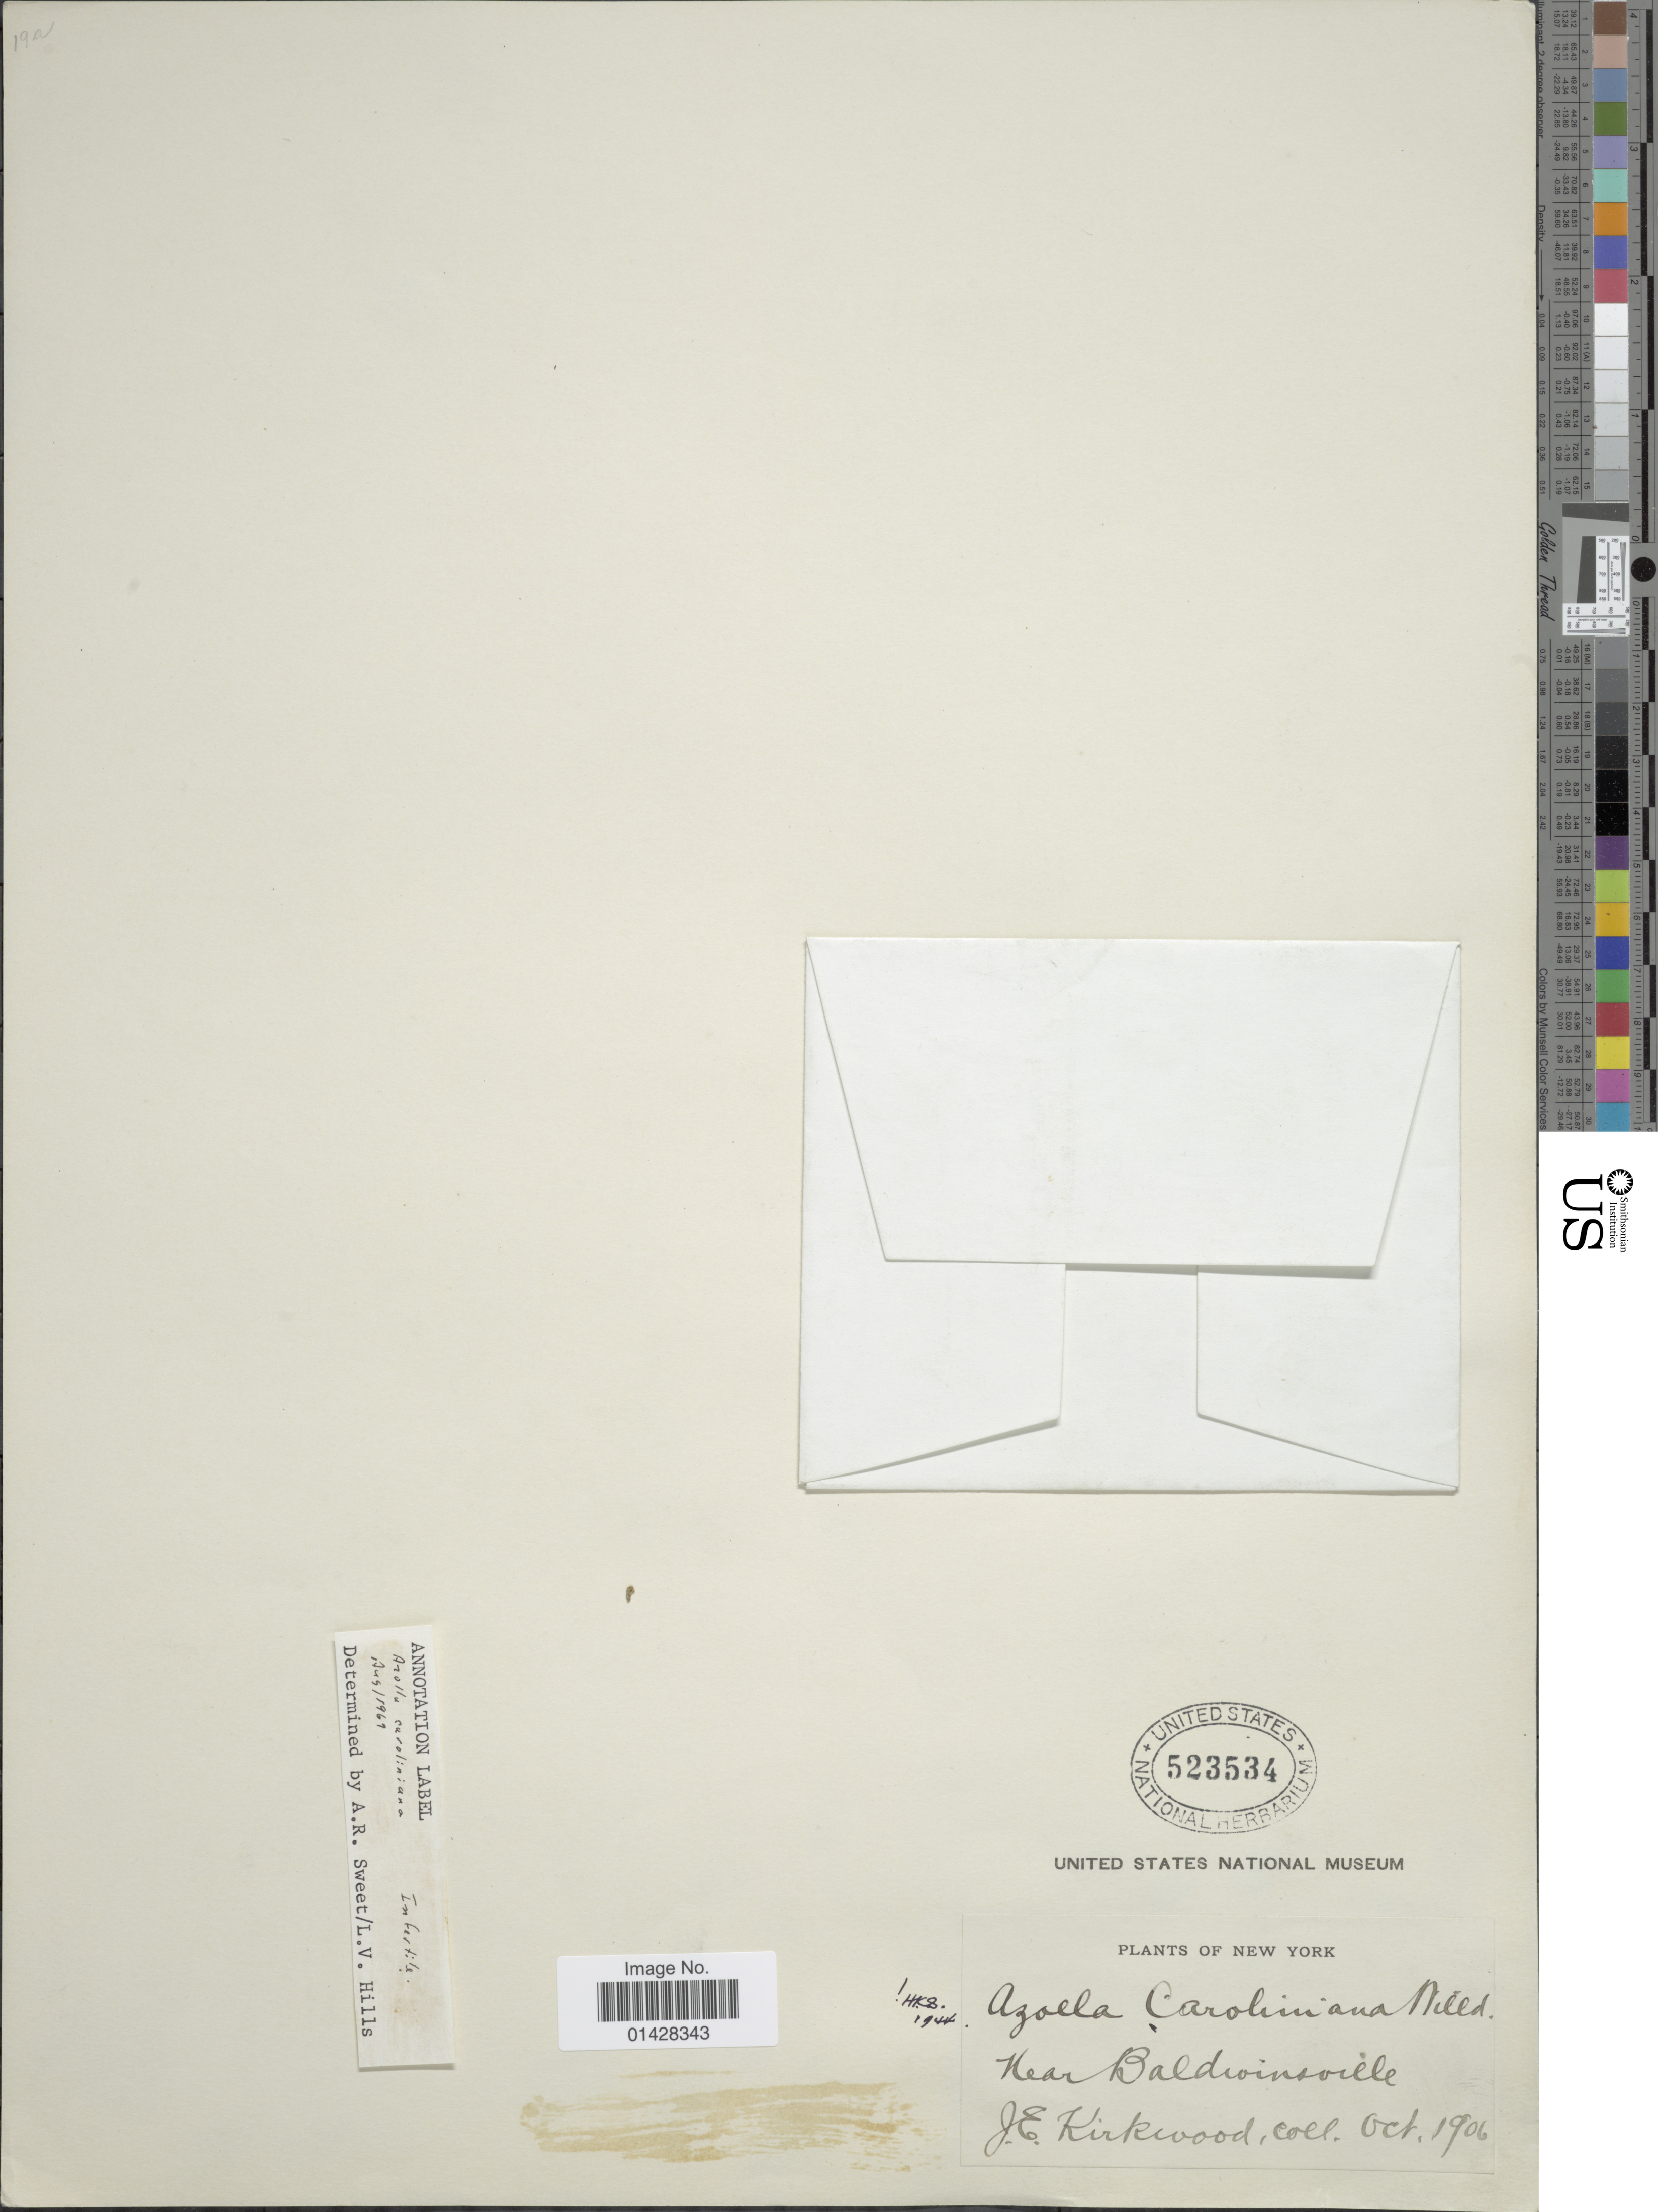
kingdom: Plantae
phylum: Tracheophyta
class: Polypodiopsida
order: Salviniales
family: Salviniaceae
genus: Azolla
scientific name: Azolla caroliniana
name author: Willd.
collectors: J. Kirkwood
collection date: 1906-10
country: United States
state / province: New York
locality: Near Baldwinsville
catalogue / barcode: US 523534